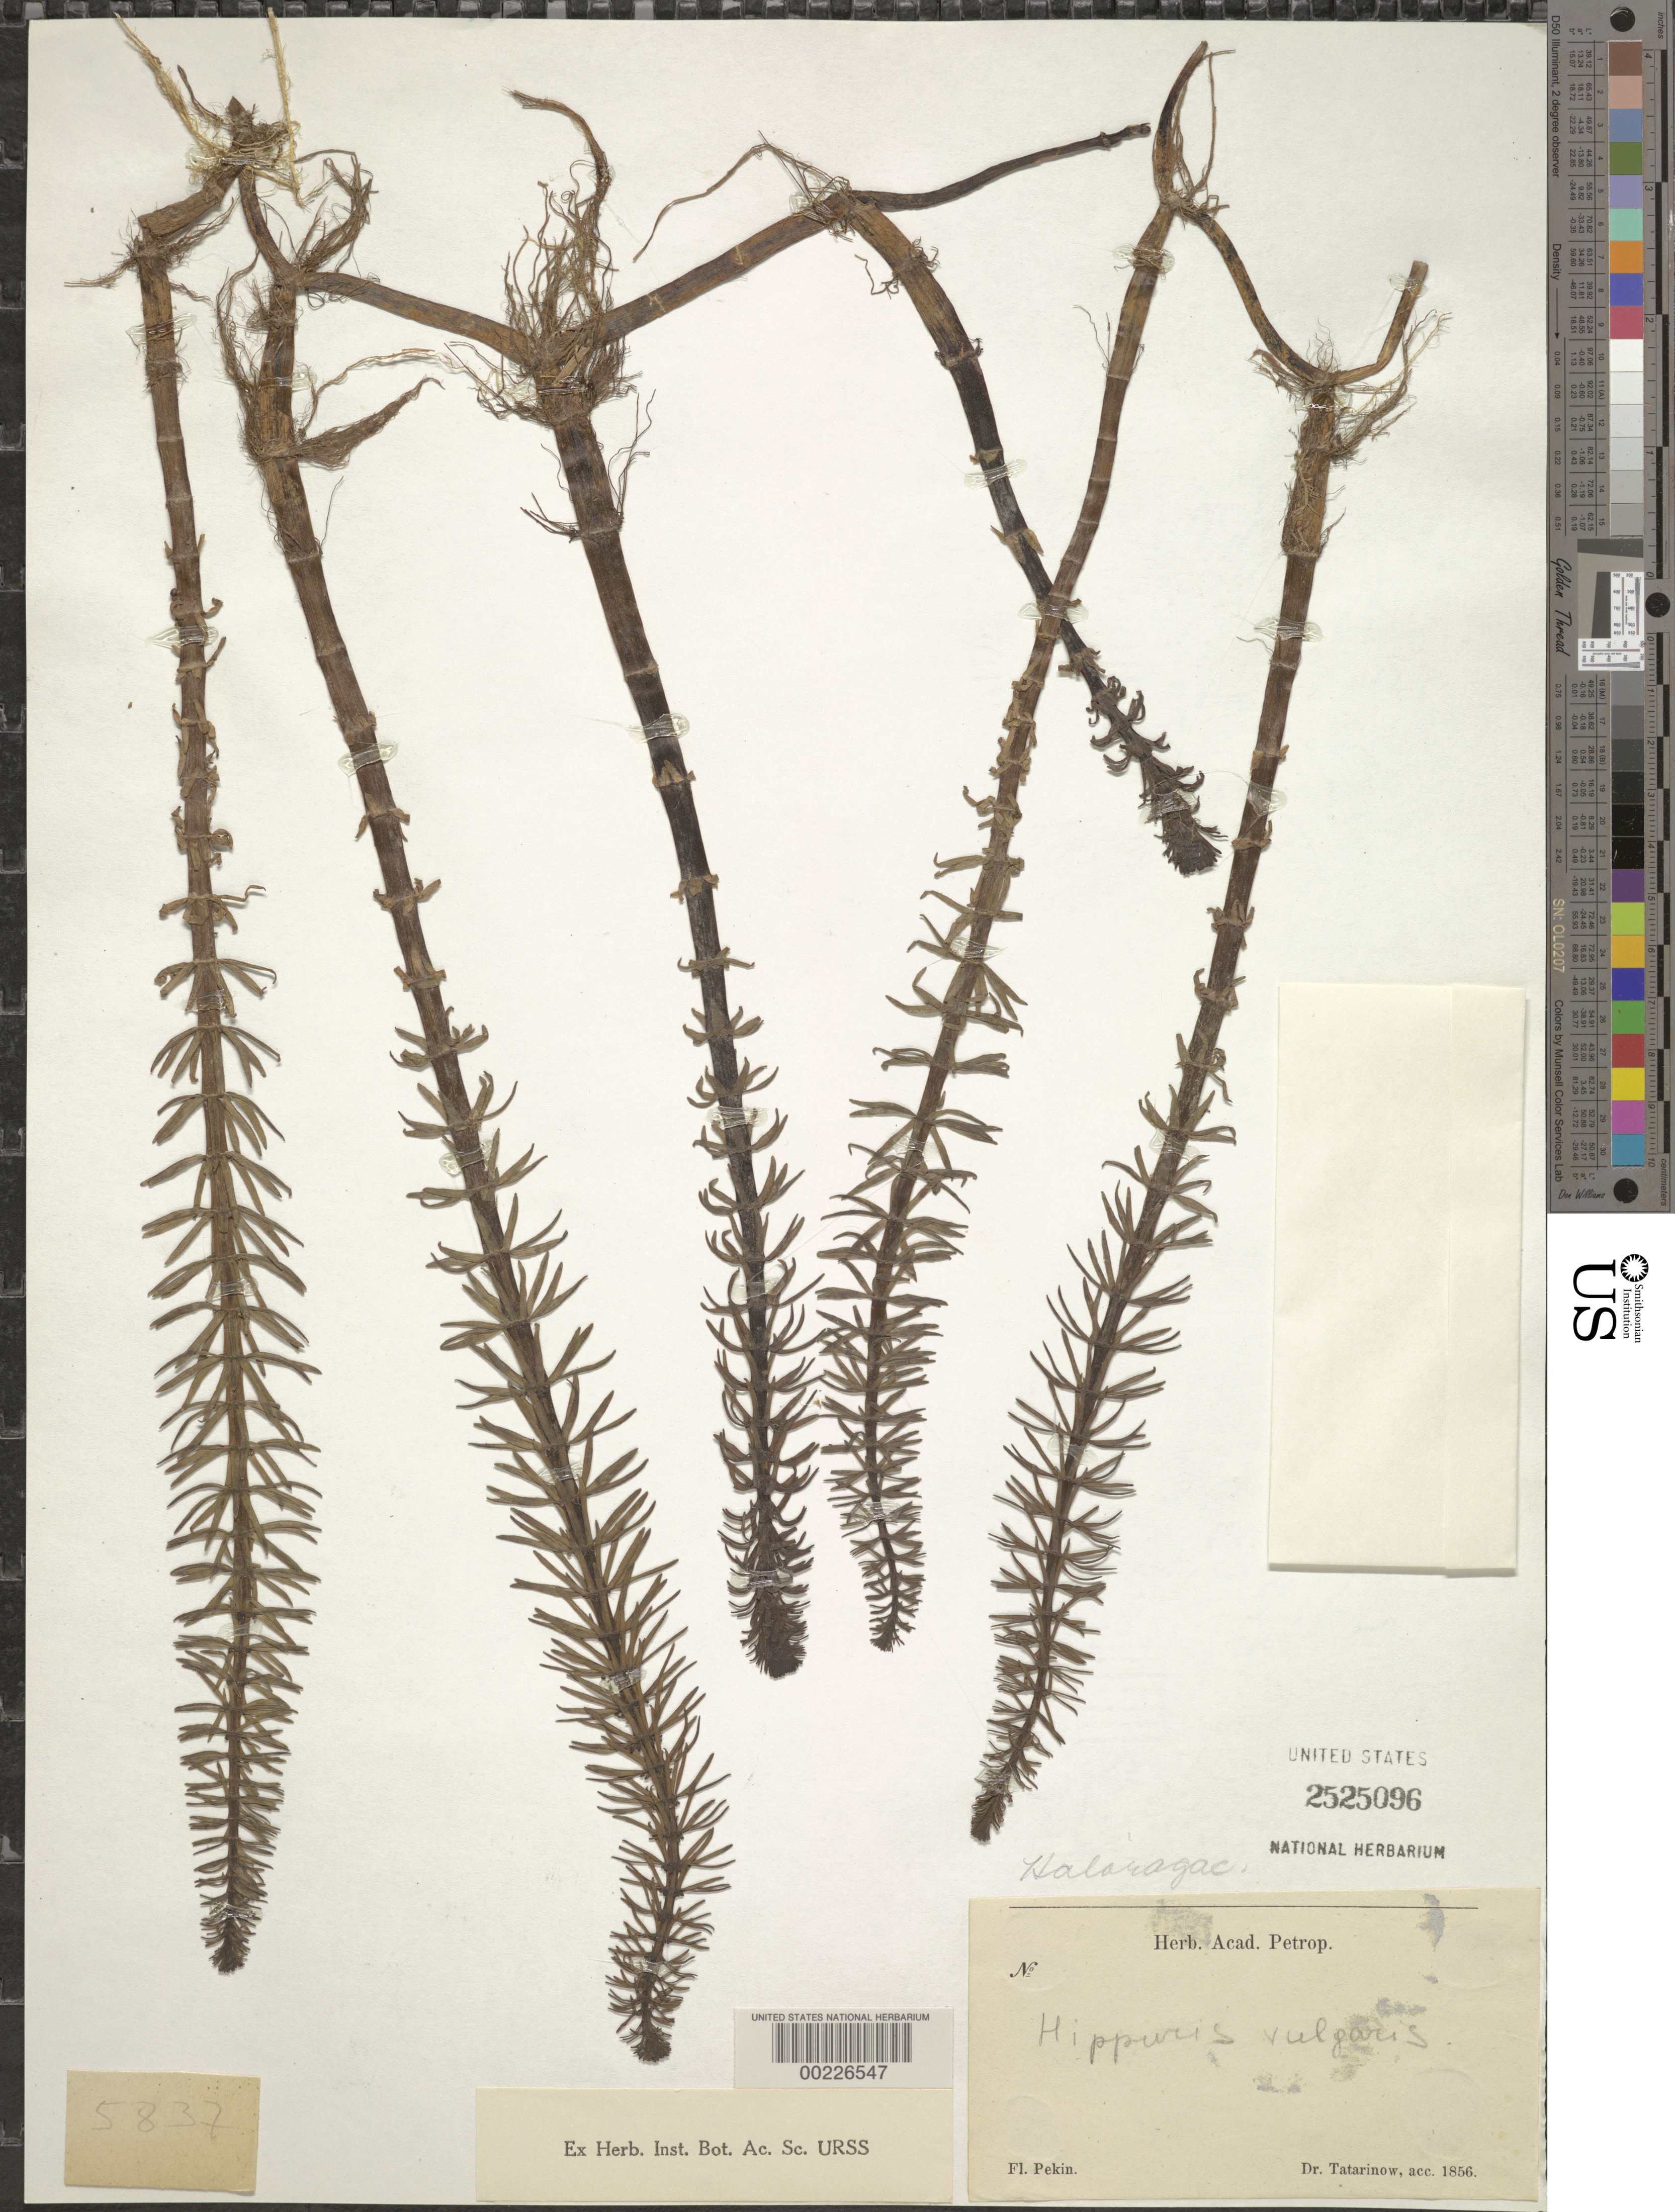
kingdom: Plantae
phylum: Tracheophyta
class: Magnoliopsida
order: Lamiales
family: Plantaginaceae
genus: Hippuris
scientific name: Hippuris vulgaris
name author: L.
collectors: A. Tatarinov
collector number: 5837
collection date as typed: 1856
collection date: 1856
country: Russian Federation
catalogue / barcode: US 2525096